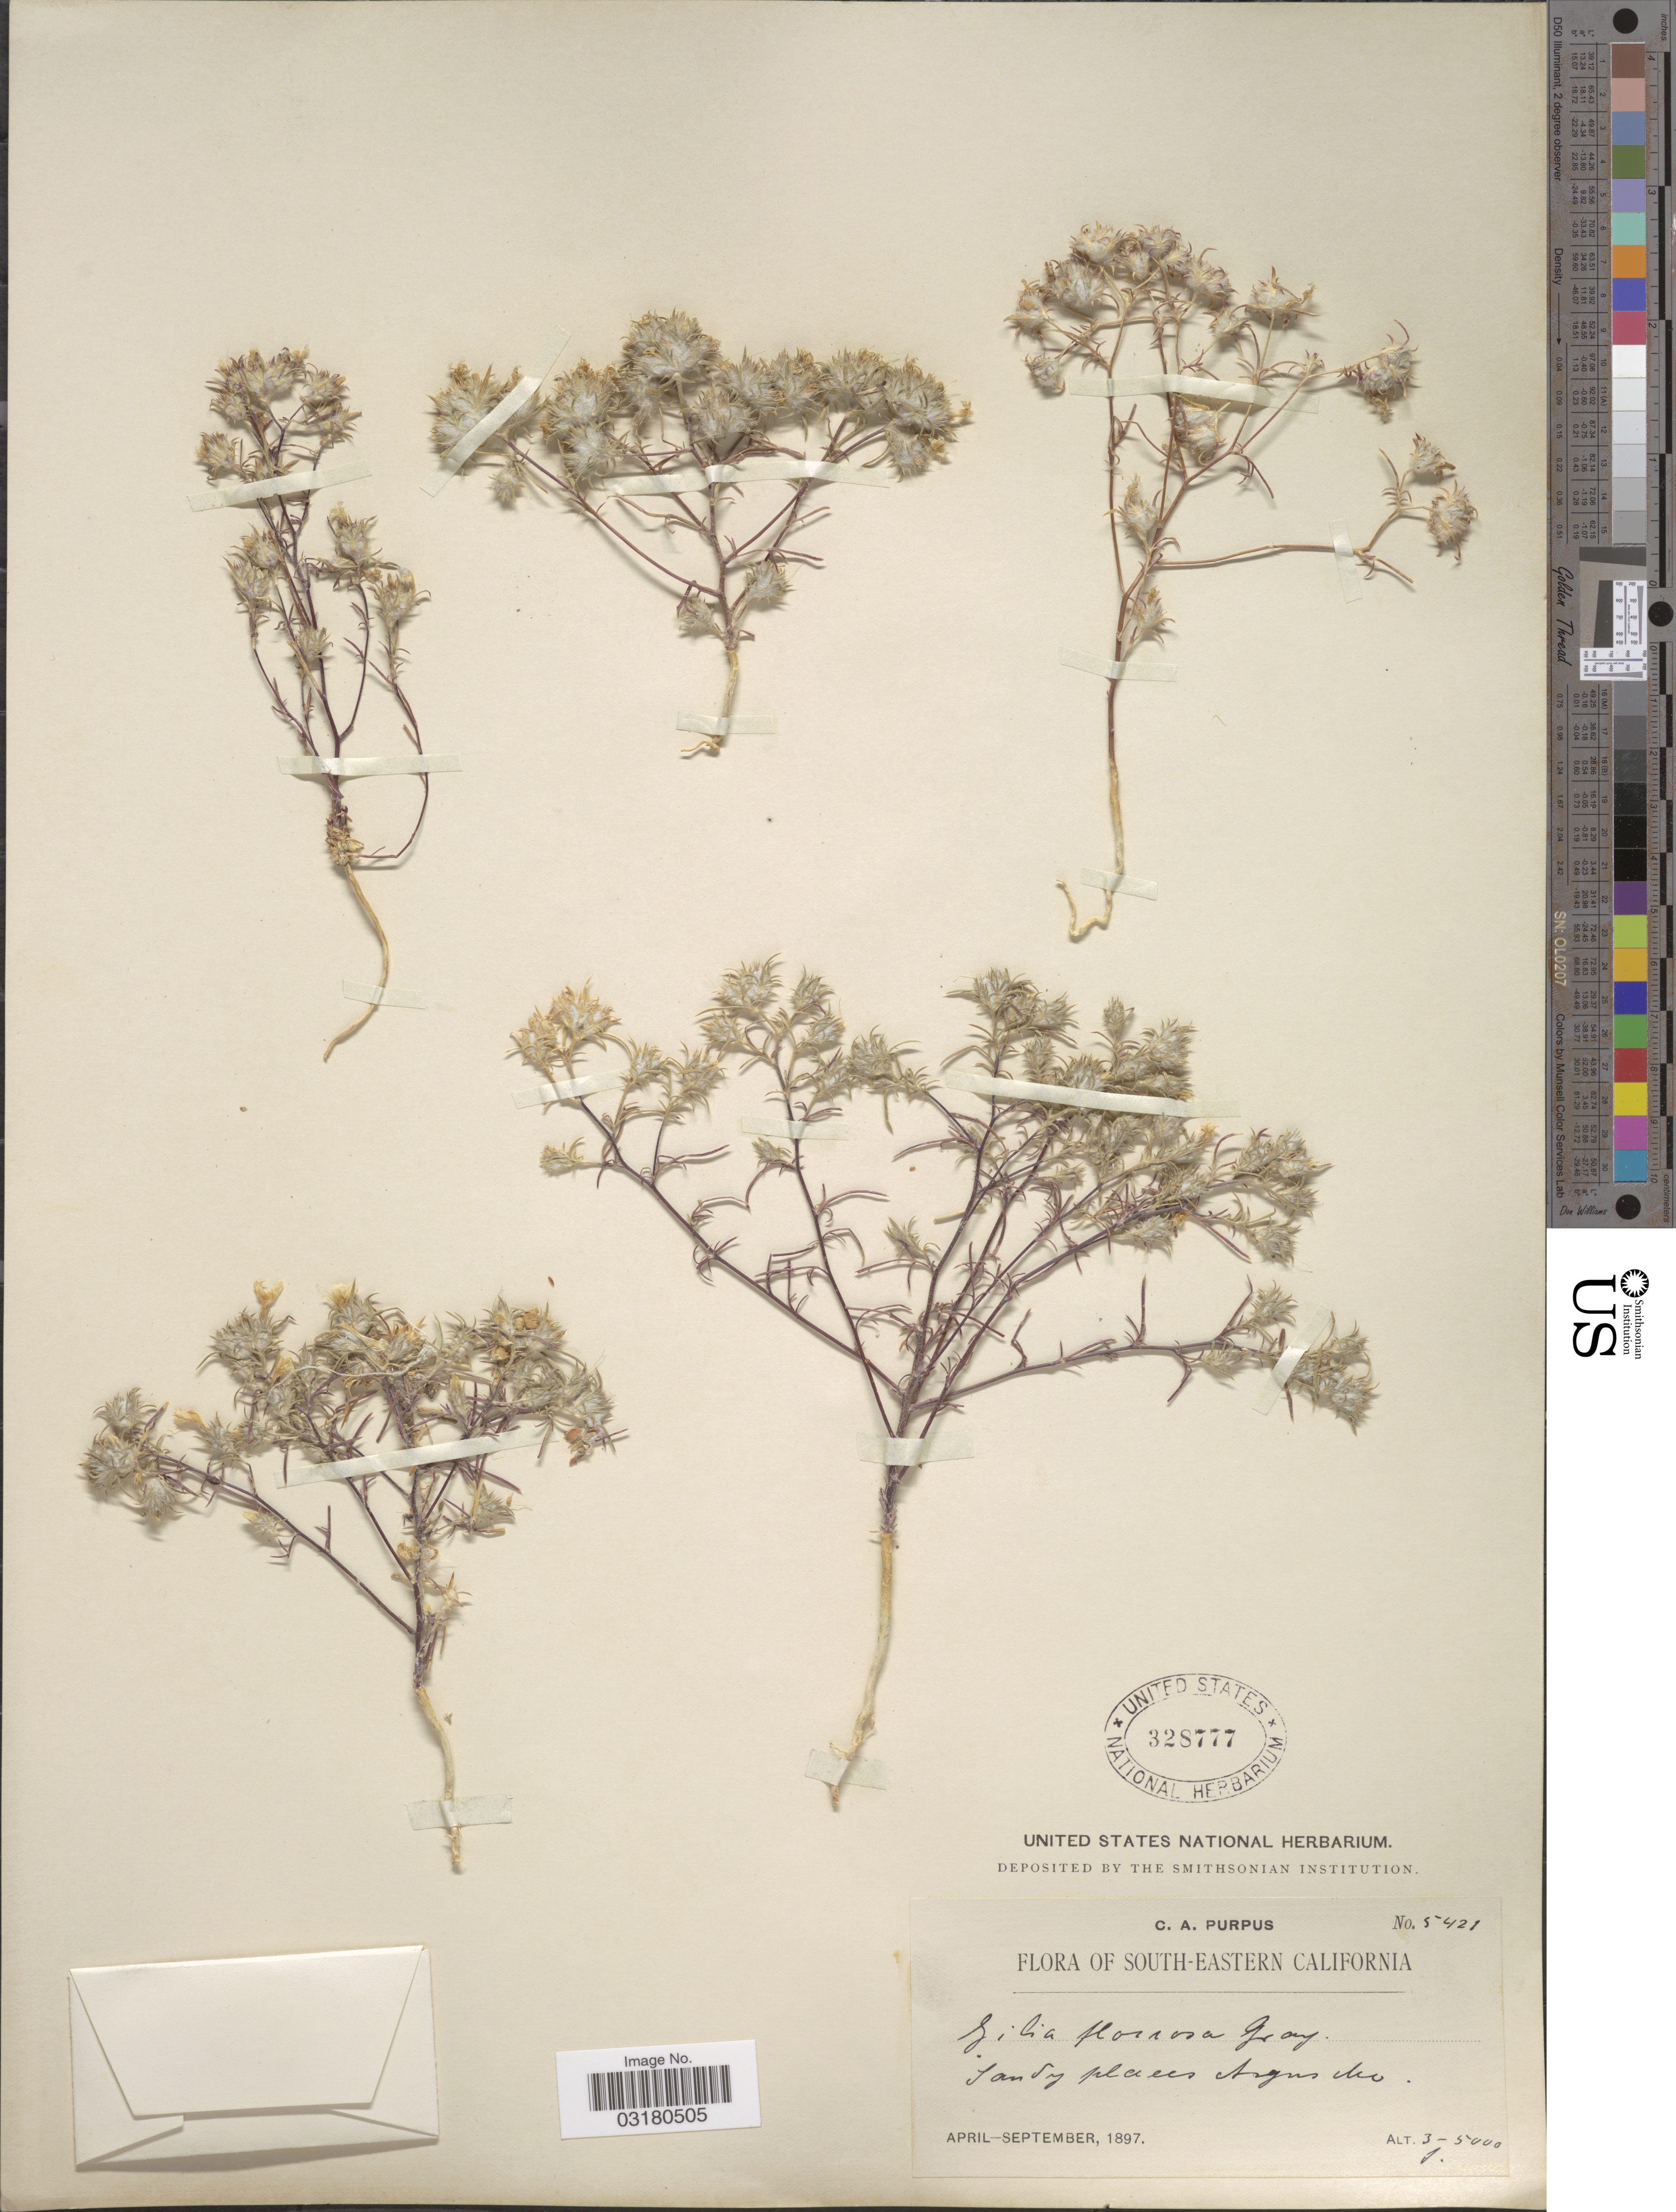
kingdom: Plantae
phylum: Tracheophyta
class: Magnoliopsida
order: Ericales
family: Polemoniaceae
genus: Eriastrum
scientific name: Eriastrum wilcoxii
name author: (A. Nelson) H. Mason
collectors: C. A. Purpus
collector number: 5421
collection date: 1897-04/1897-09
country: United States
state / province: California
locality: South-eastern California. Sandy slopes Argus Mo.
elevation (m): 914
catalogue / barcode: US 328777